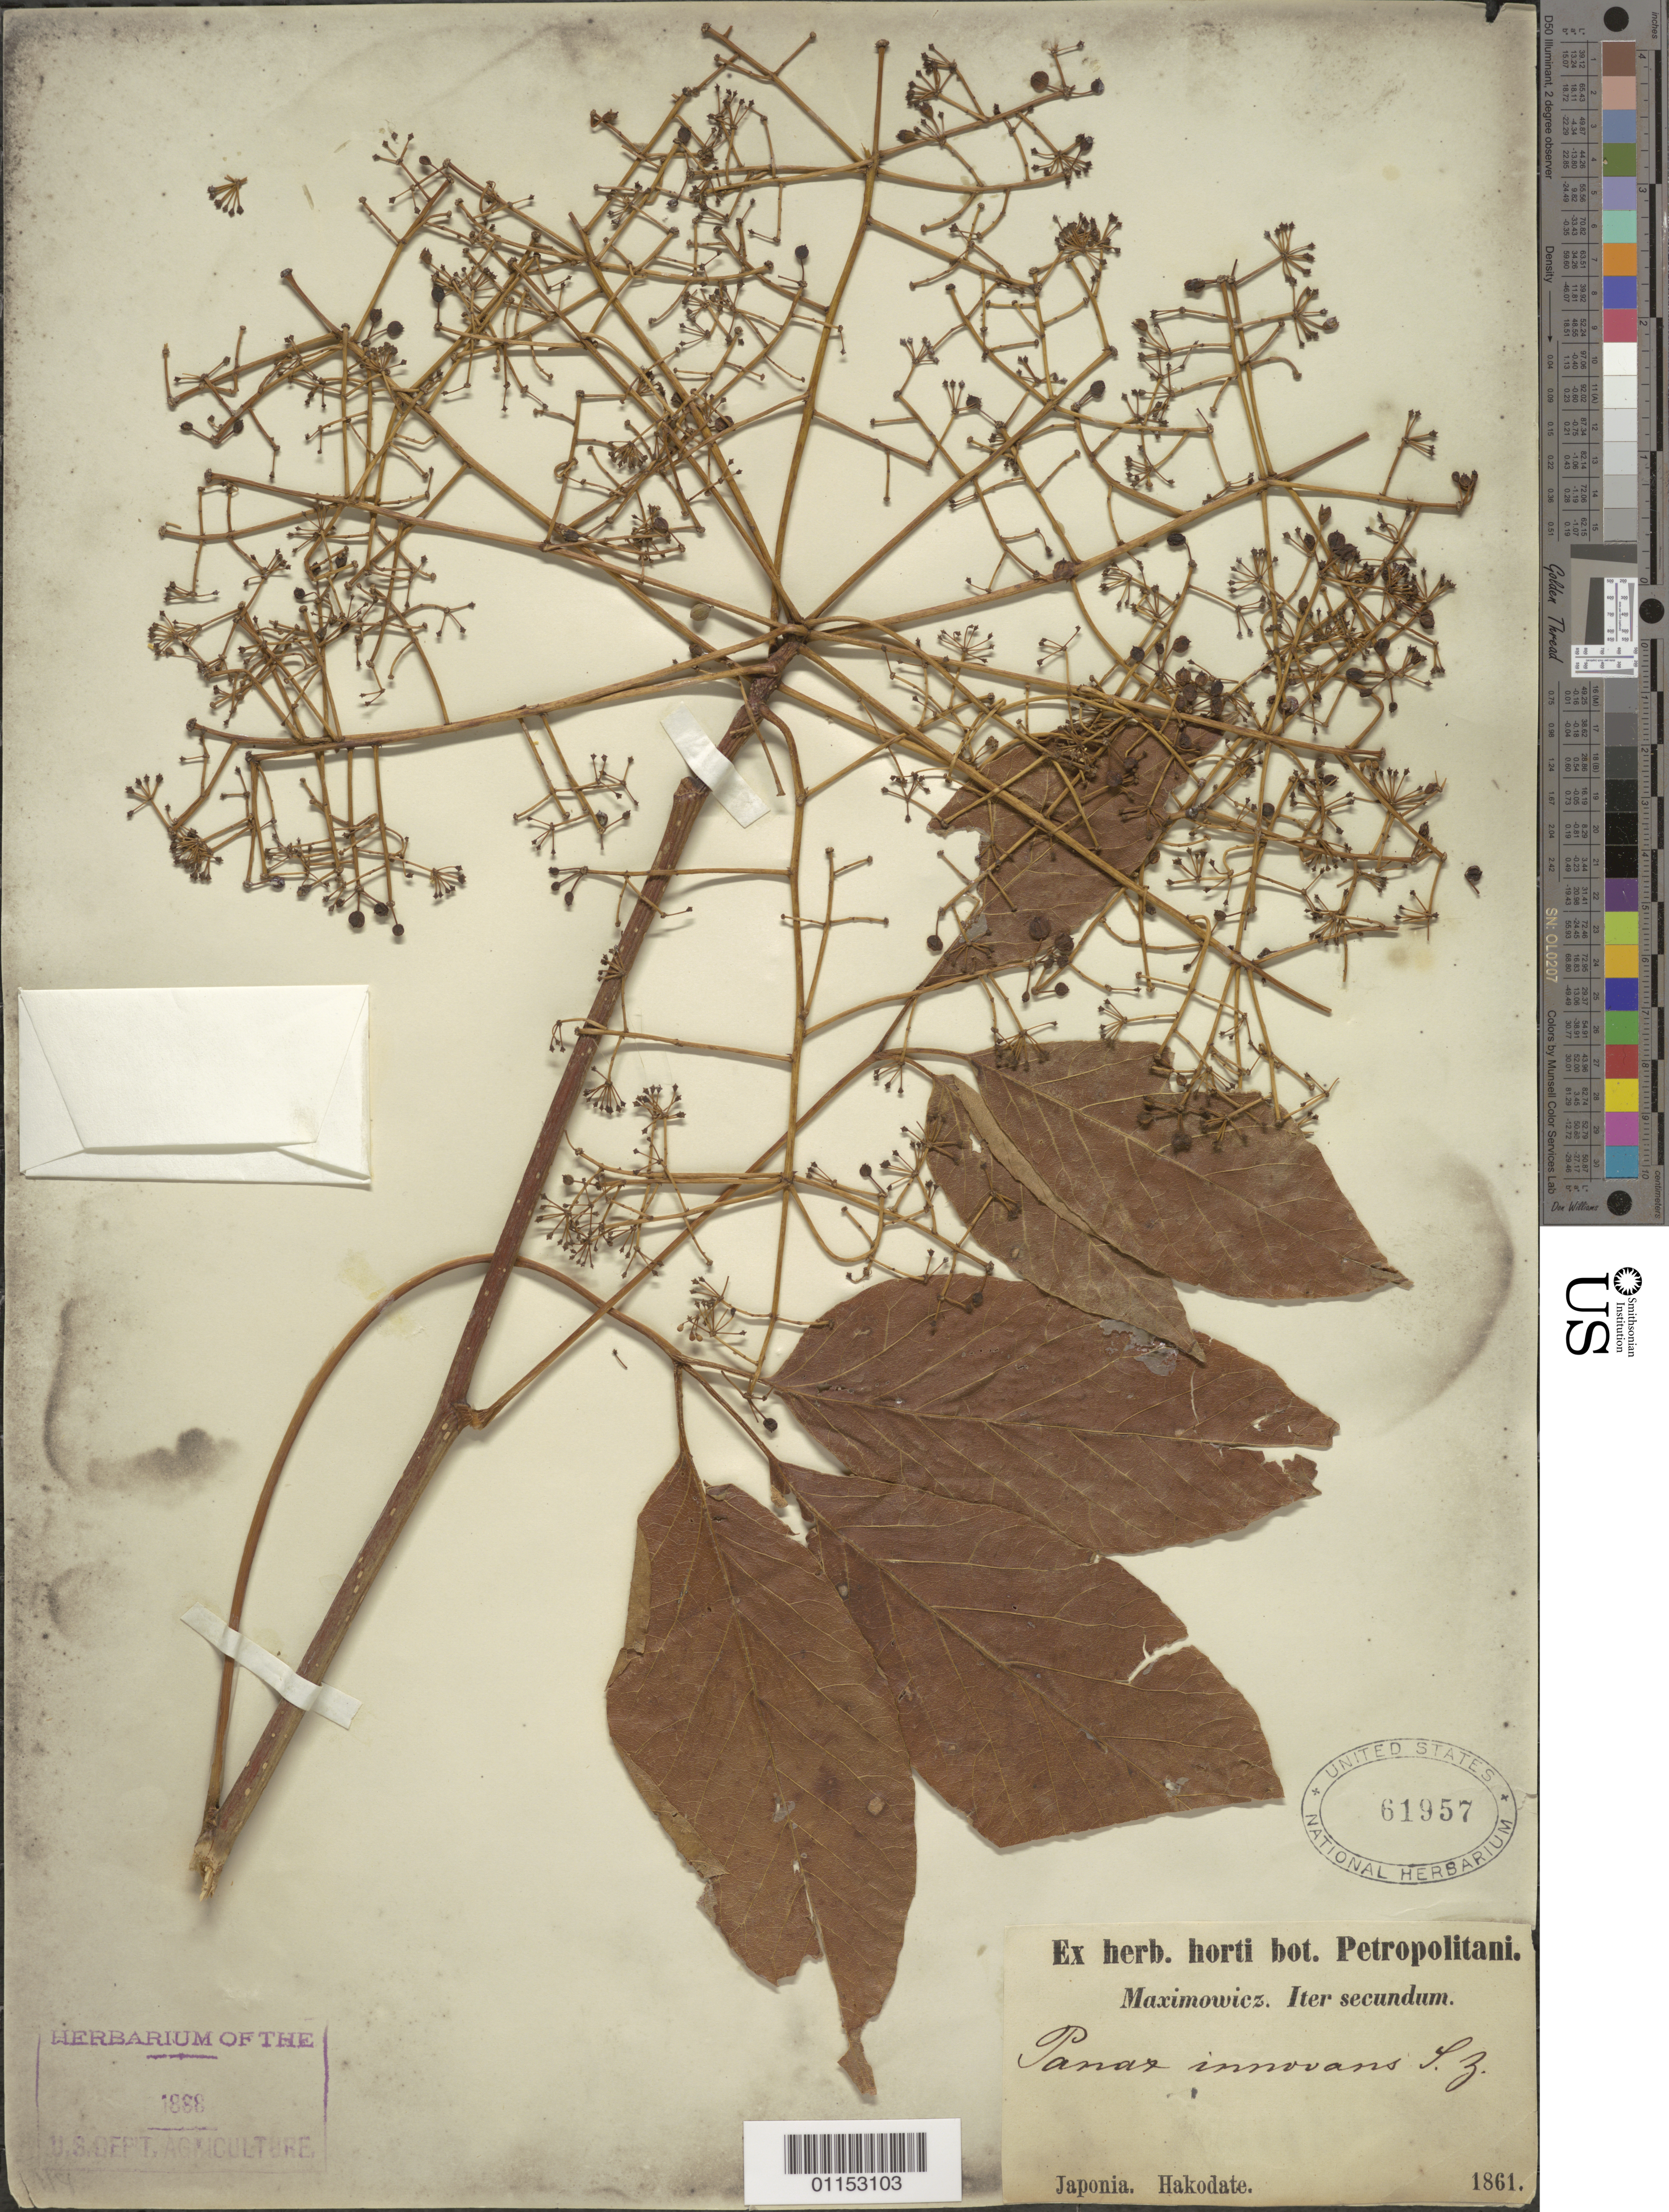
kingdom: Plantae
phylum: Tracheophyta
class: Magnoliopsida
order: Apiales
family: Araliaceae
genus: Gamblea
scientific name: Gamblea innovans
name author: (Siebold & Zucc.) C.B. Shang et al.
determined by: (US) Smithsonian Institution - National Museum of Natural History - Department of Botany (UNITED STATES)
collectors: -. Maximowicz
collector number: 61957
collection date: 1861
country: Japan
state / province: Hokkaido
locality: Hakodate.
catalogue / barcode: US 61957